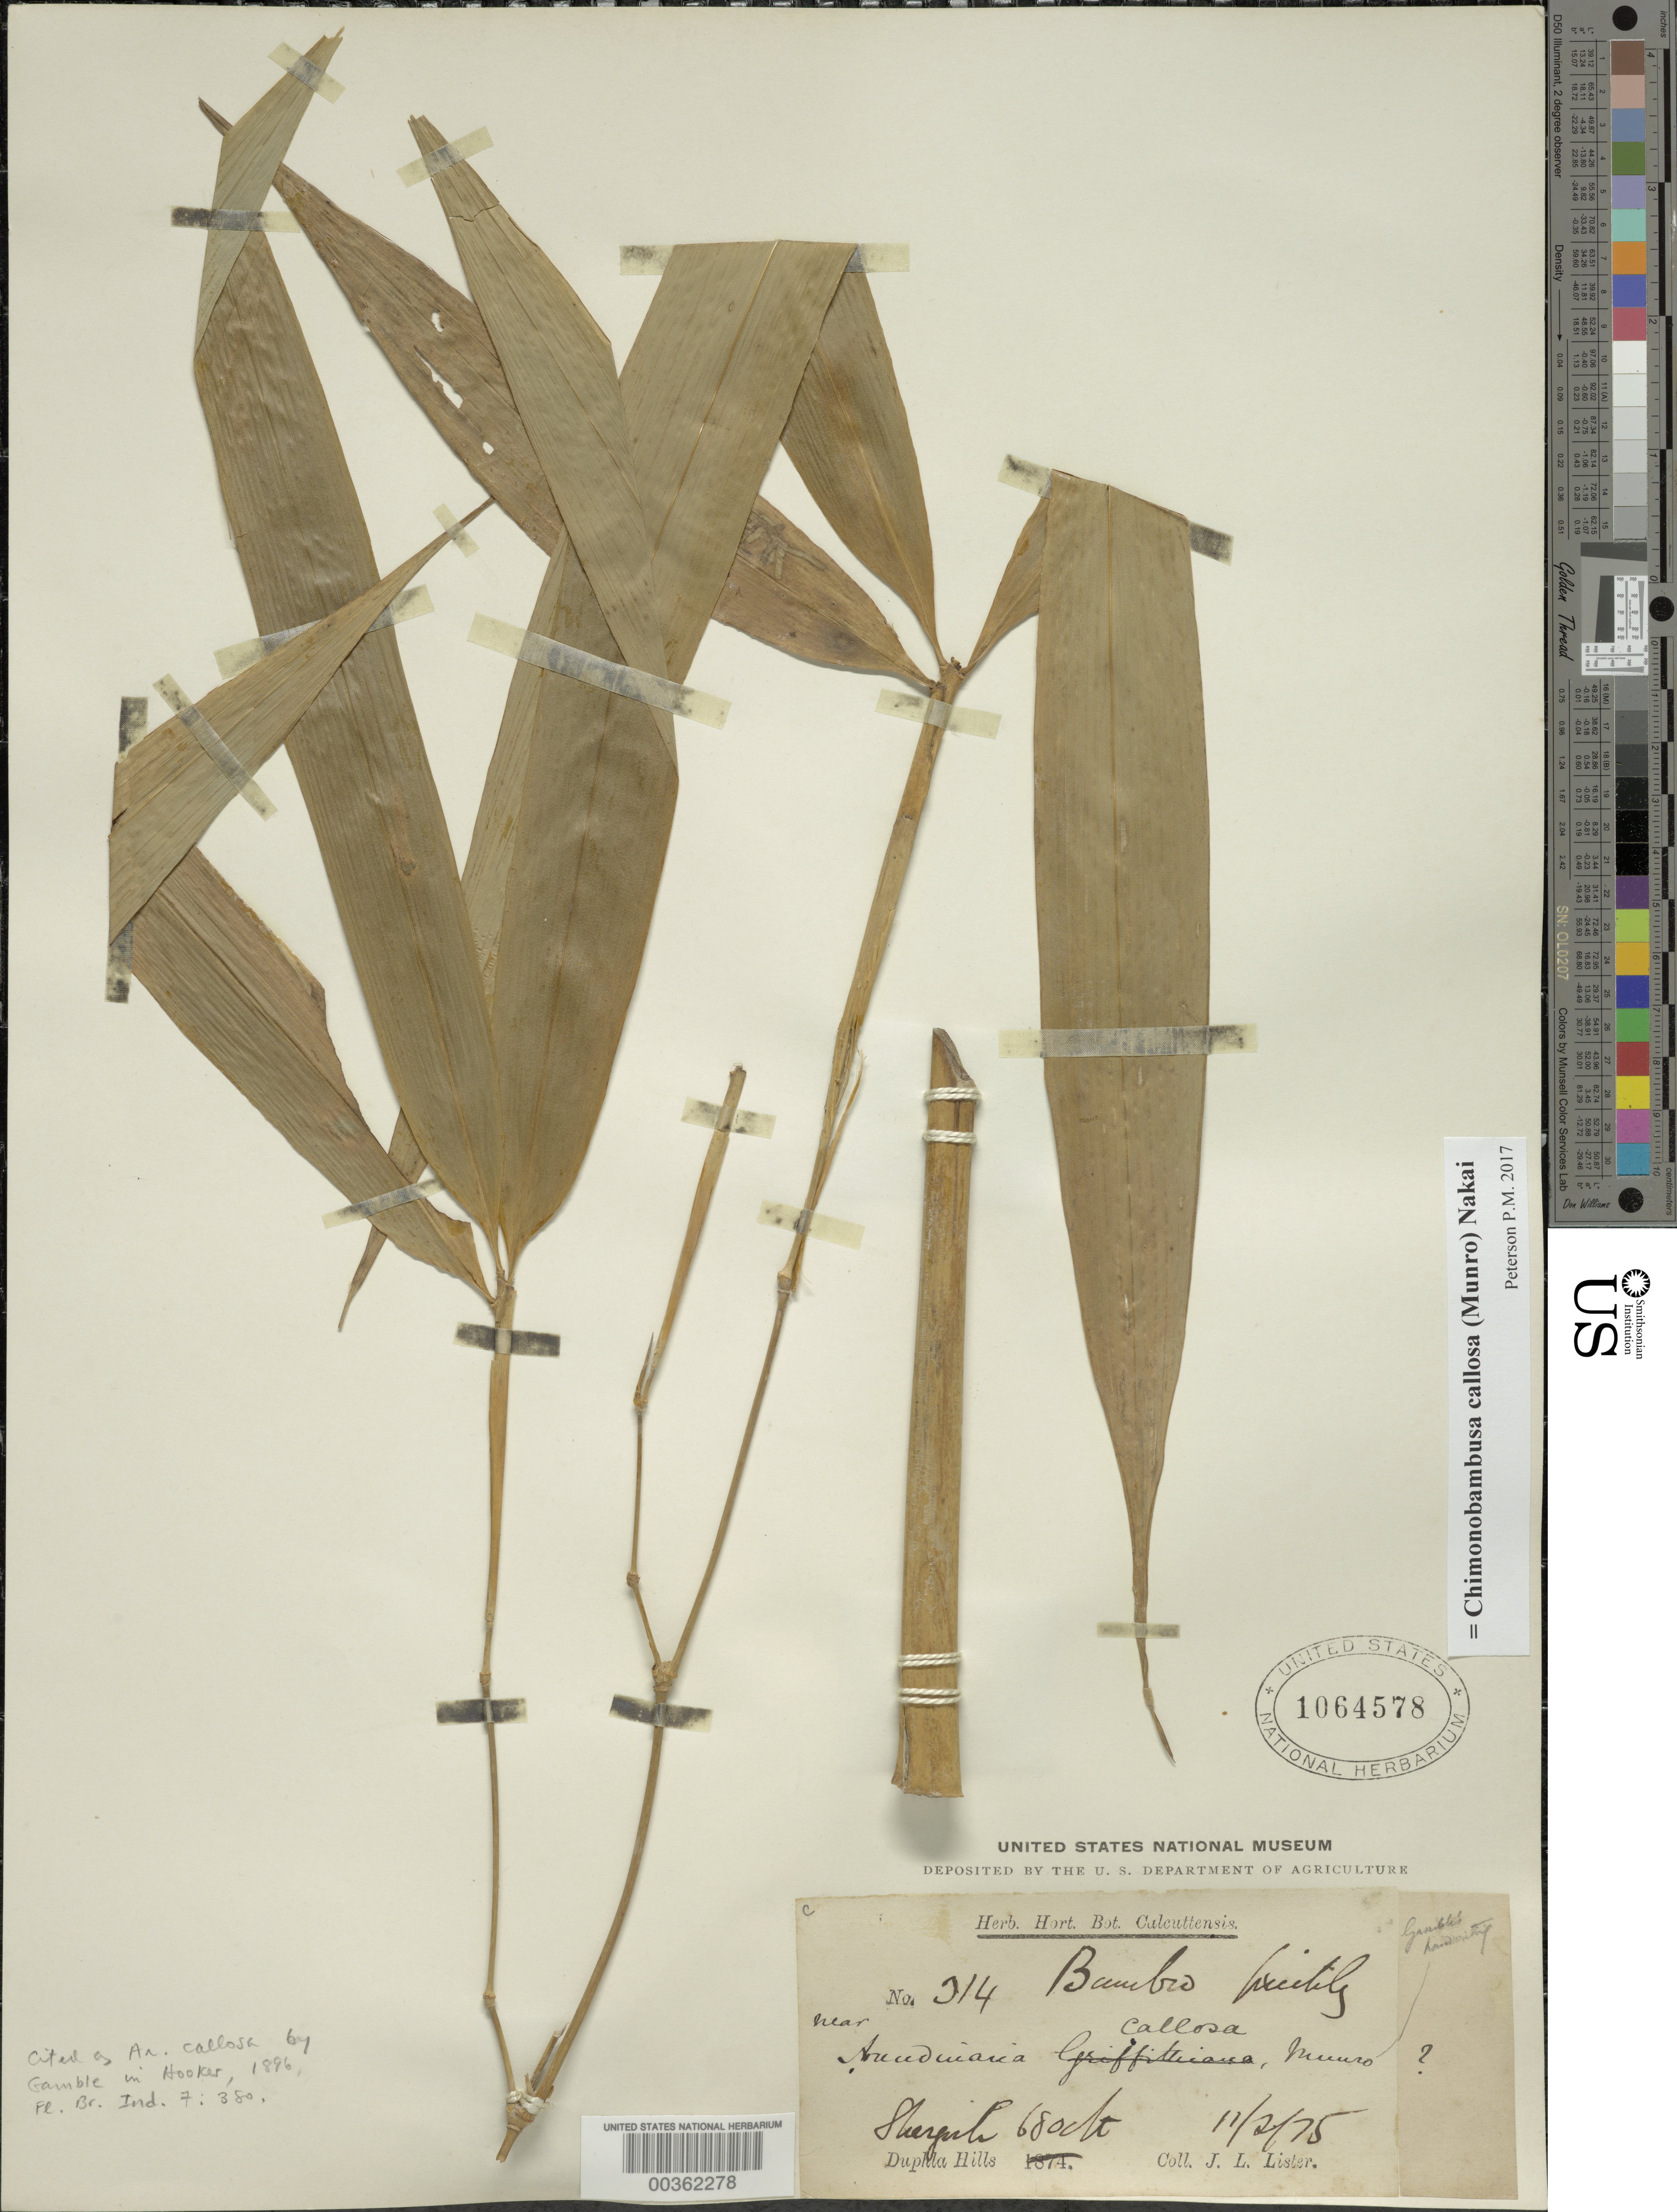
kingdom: Plantae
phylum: Tracheophyta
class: Liliopsida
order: Poales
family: Poaceae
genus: Chimonobambusa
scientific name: Chimonobambusa callosa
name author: (Munro) Nakai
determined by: Poaceae Reorganization Project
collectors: J. Lister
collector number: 314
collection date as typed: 11 Feb 1875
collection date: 1875-02-11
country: India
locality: Sherpila, duphla hills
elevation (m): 207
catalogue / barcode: US 1064578